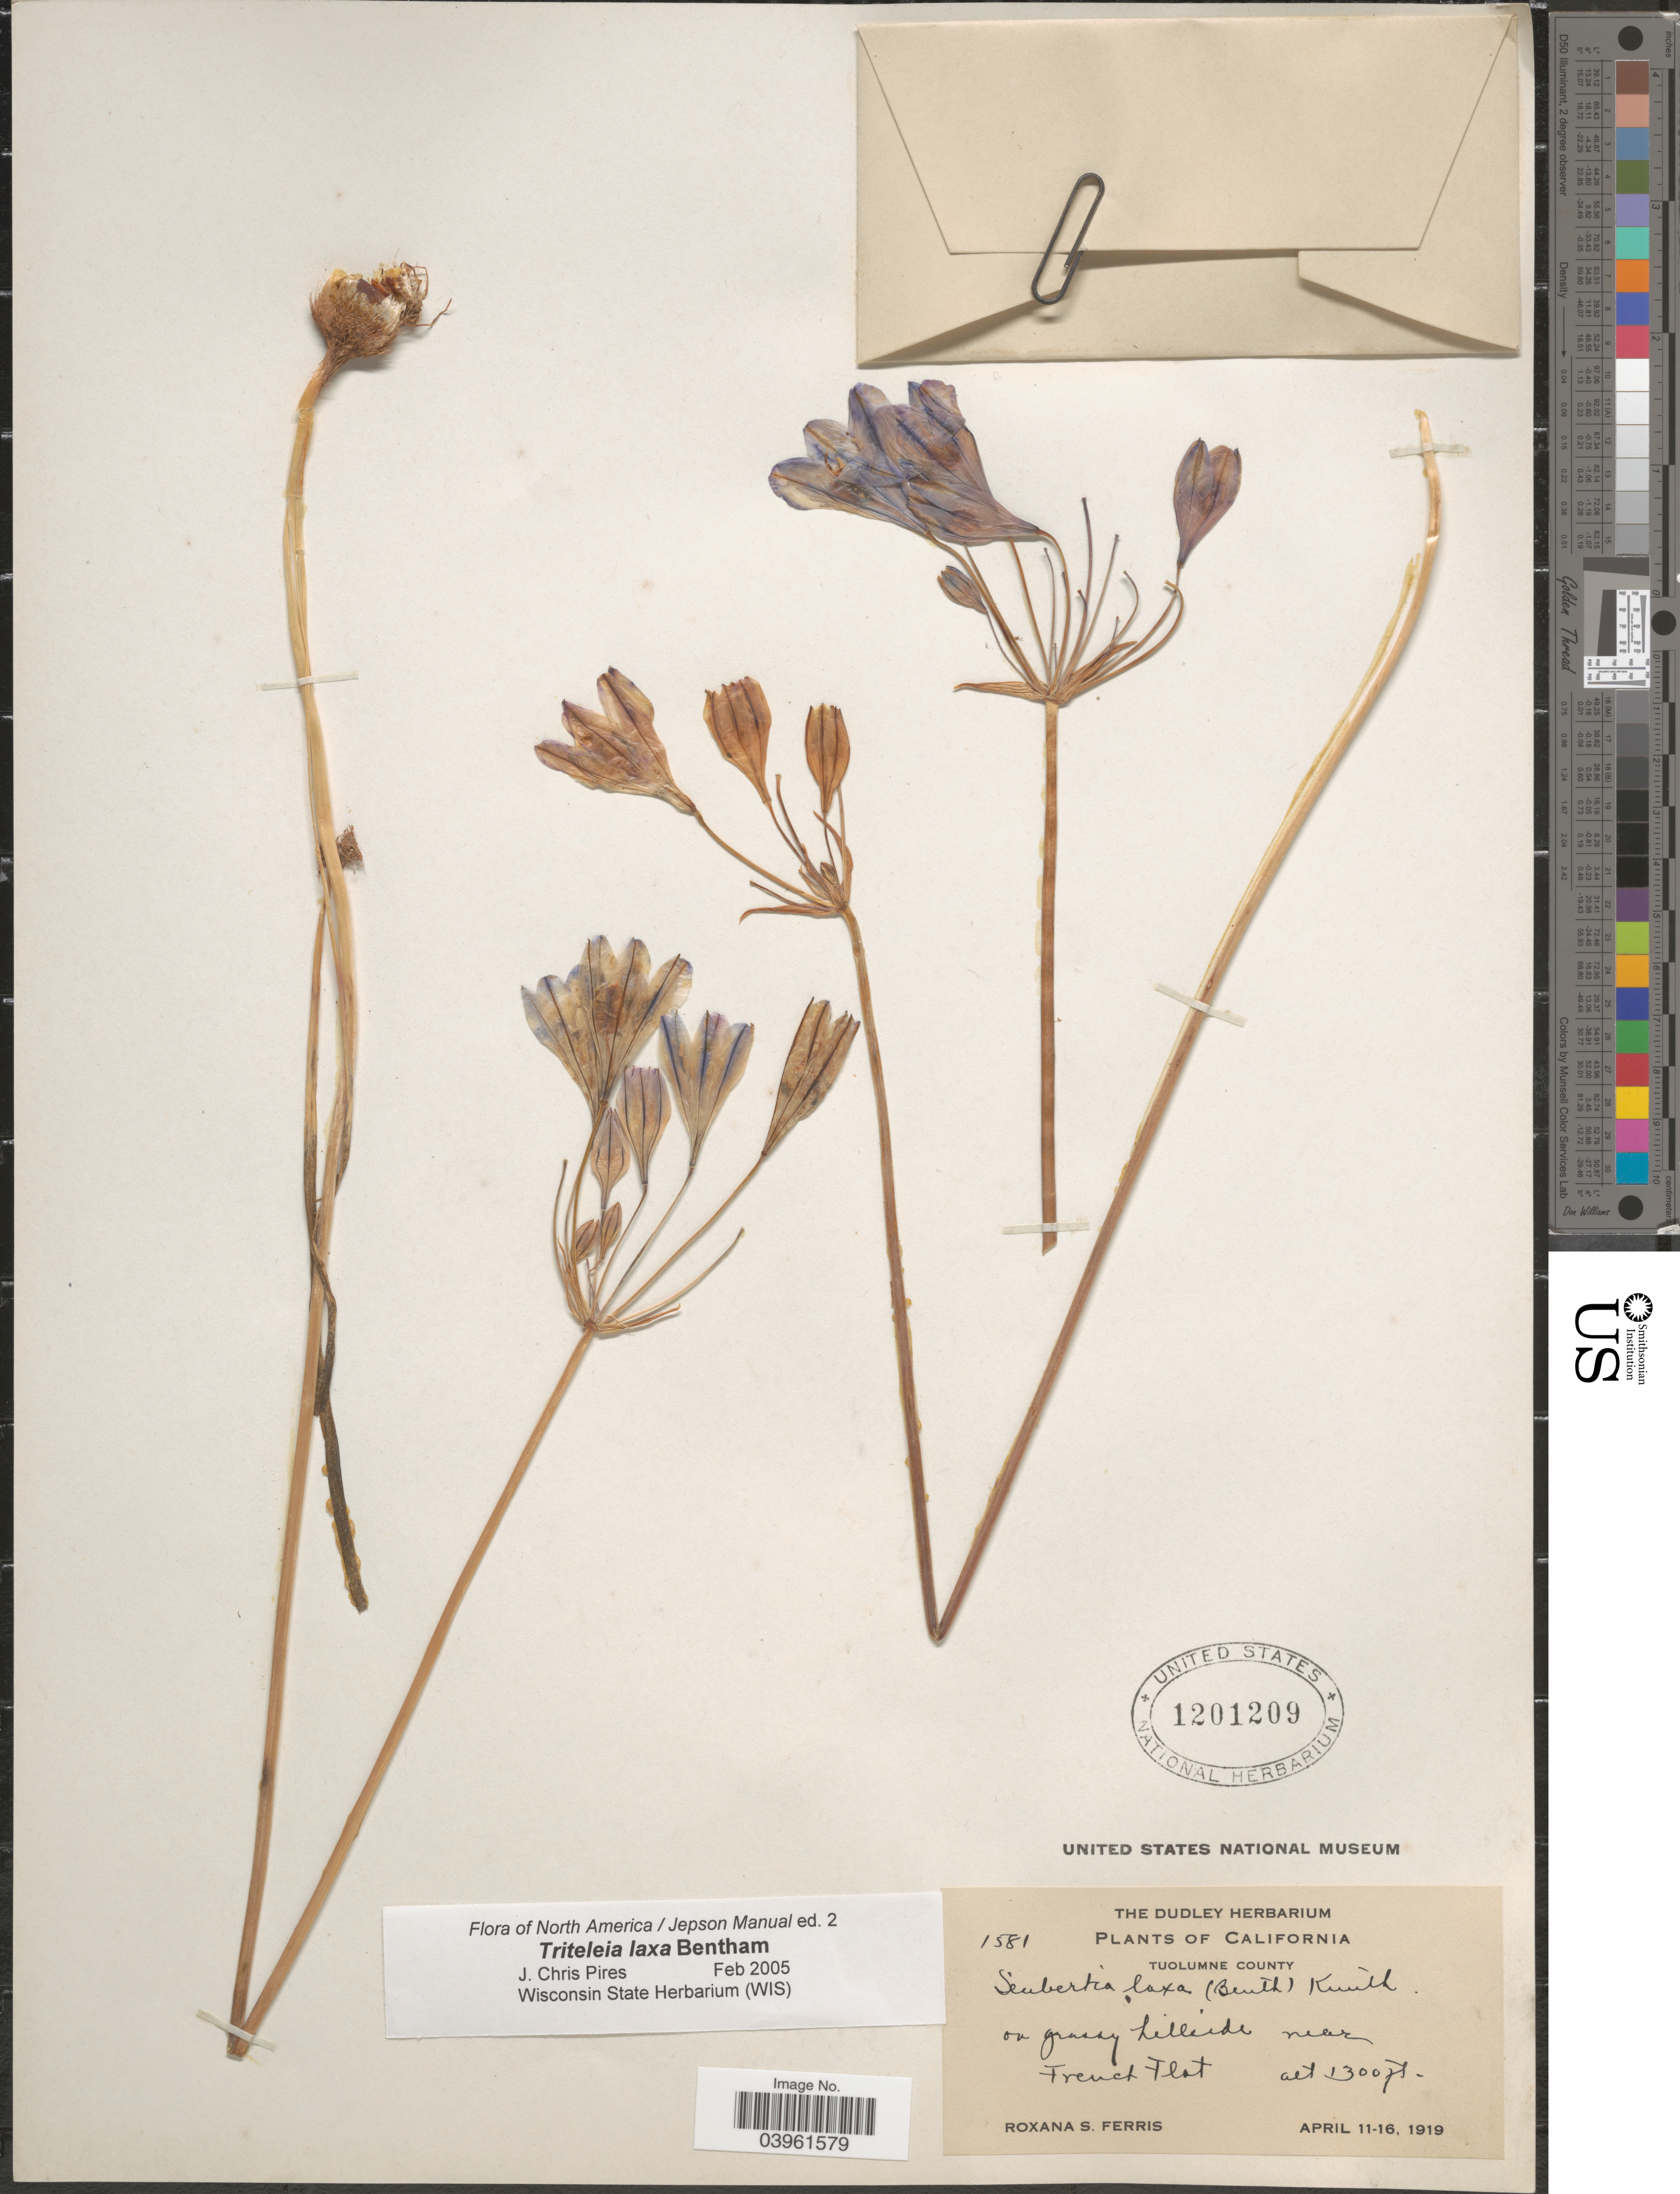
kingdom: Plantae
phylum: Tracheophyta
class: Liliopsida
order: Asparagales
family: Asparagaceae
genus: Triteleia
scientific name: Triteleia laxa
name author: Benth.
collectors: R. S. Ferris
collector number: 1581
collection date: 1919-04-11/1919-04-16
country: United States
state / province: California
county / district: Tuolumne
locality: Tuolumne County. On grassy hillside near French Flat.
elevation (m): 396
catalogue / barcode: US 1201209